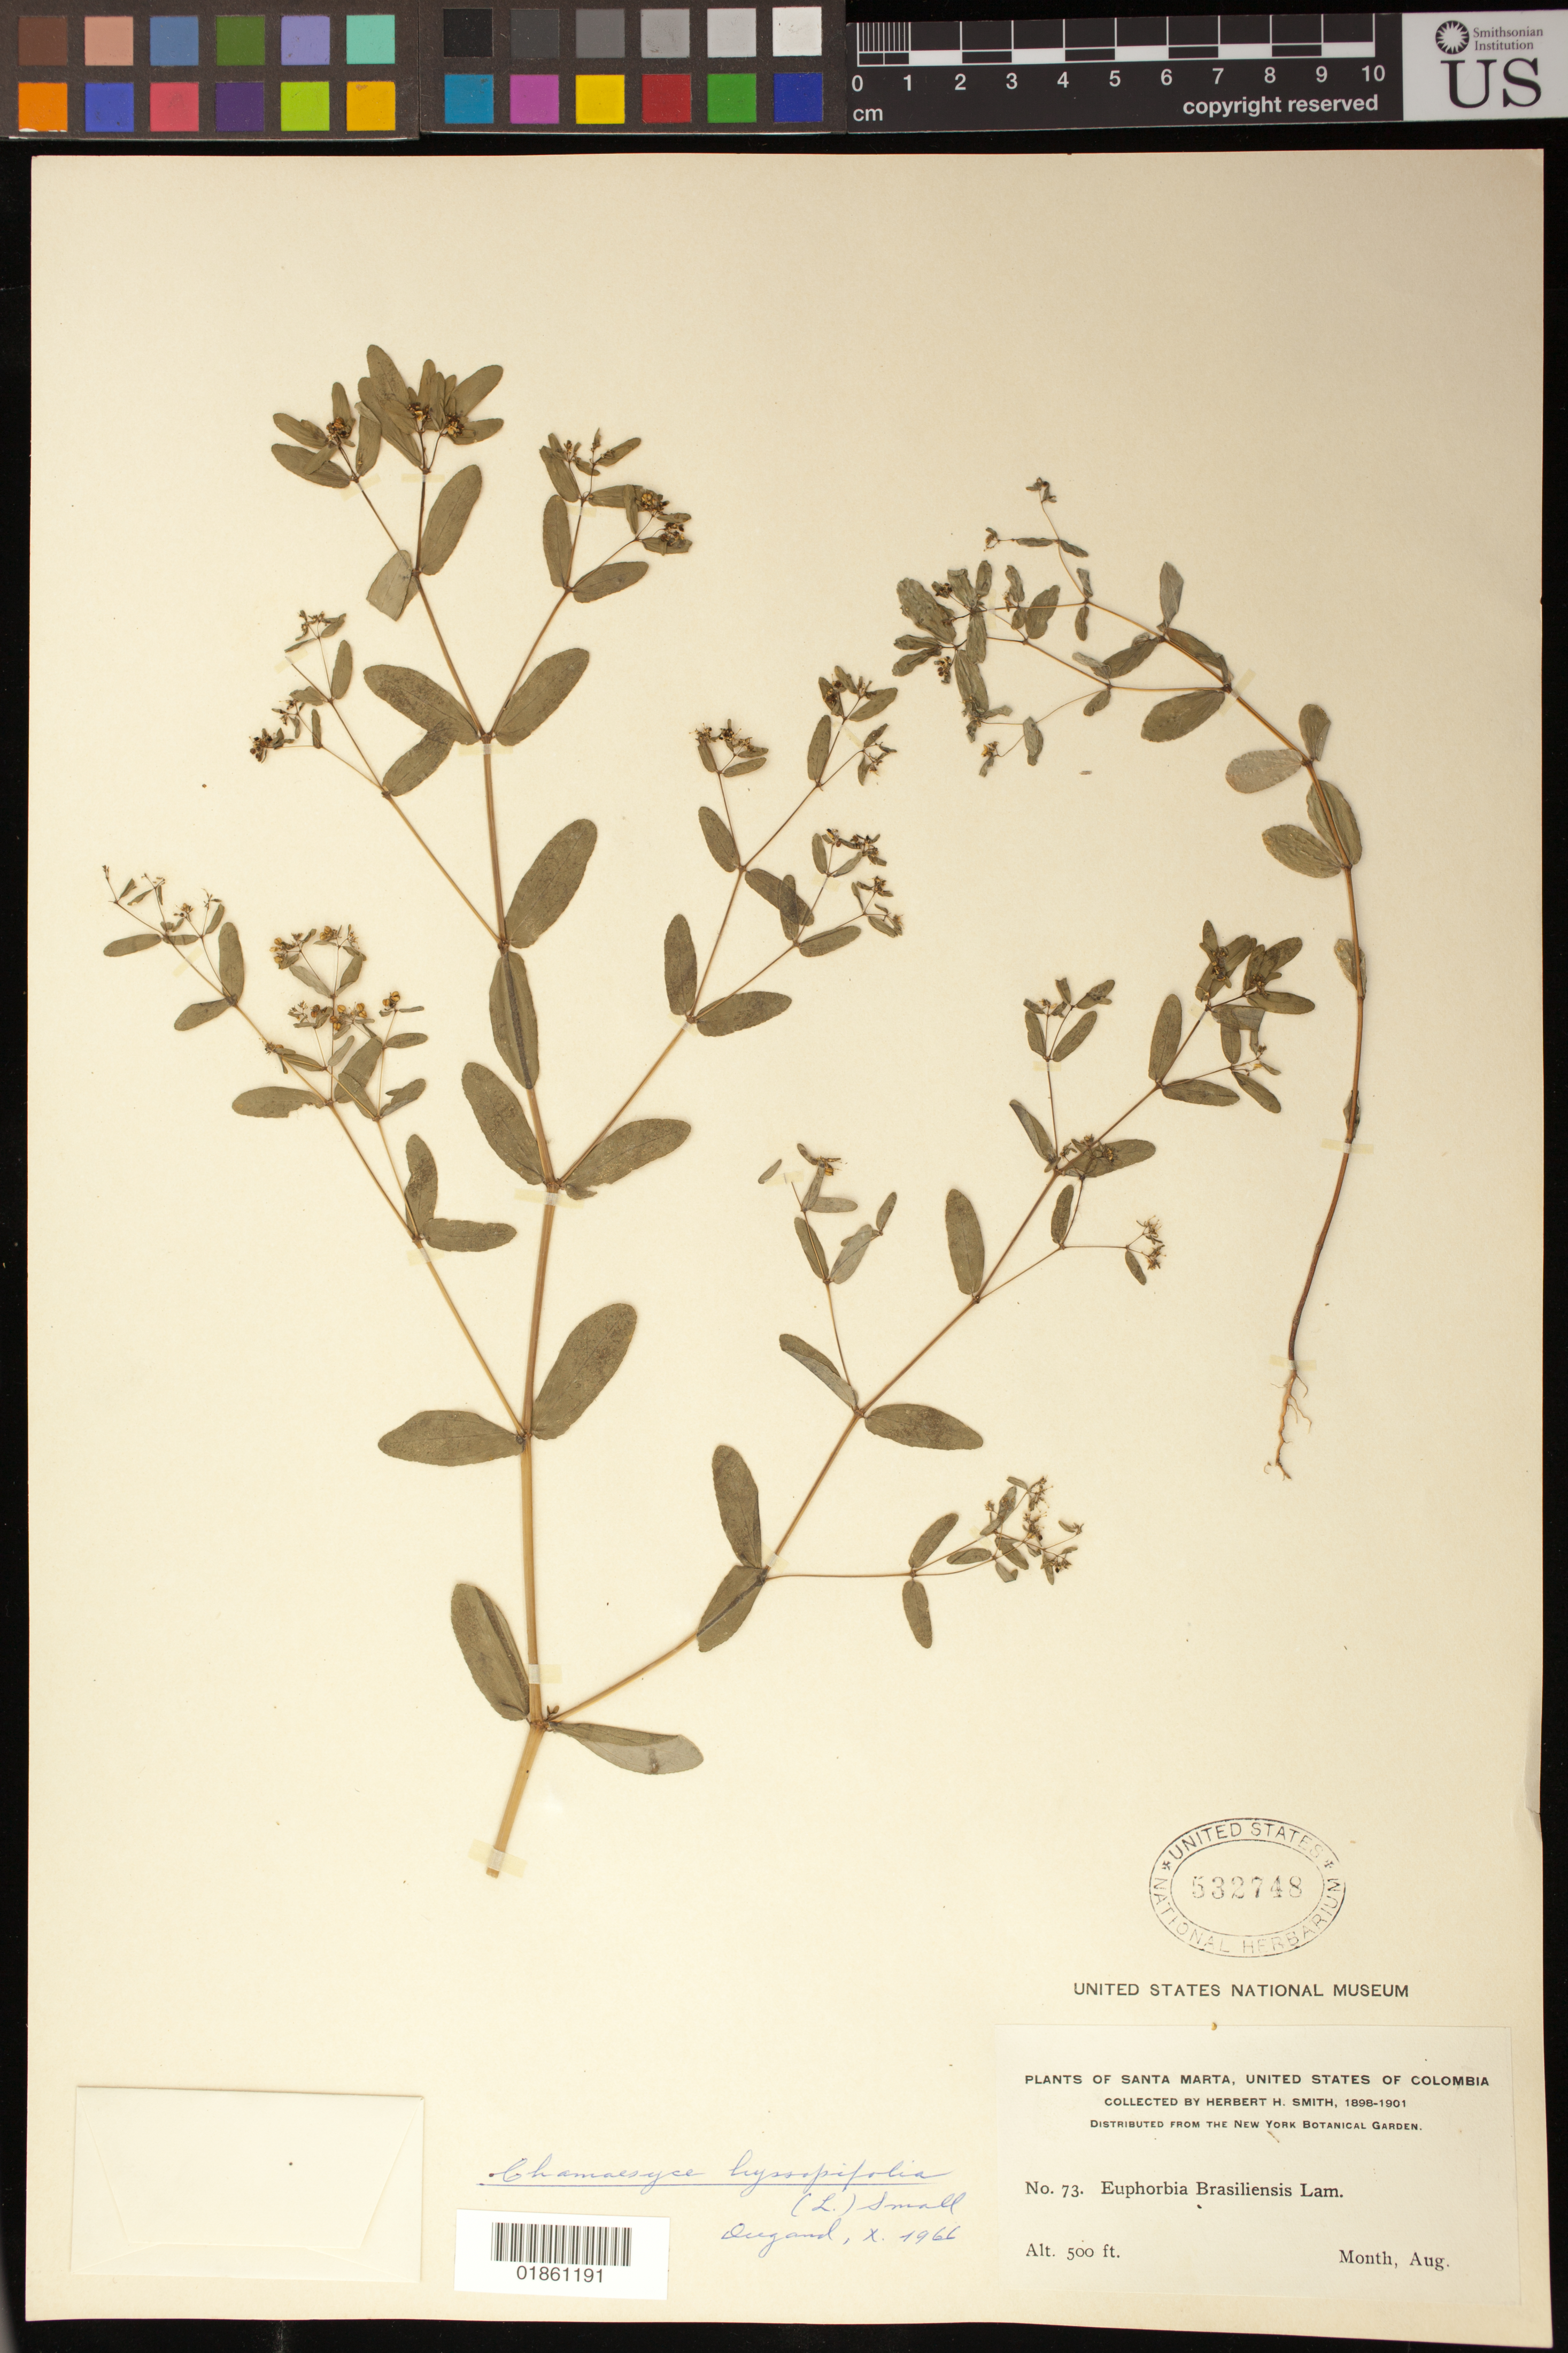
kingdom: Plantae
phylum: Tracheophyta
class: Magnoliopsida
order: Malpighiales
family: Euphorbiaceae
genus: Euphorbia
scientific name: Euphorbia hyssopifolia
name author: L.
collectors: H. H. Smith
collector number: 73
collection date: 1898-08/1901-08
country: Colombia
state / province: Magdalena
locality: Plants of Santa Marta, United States of Colombia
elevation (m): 152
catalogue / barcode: US 532748